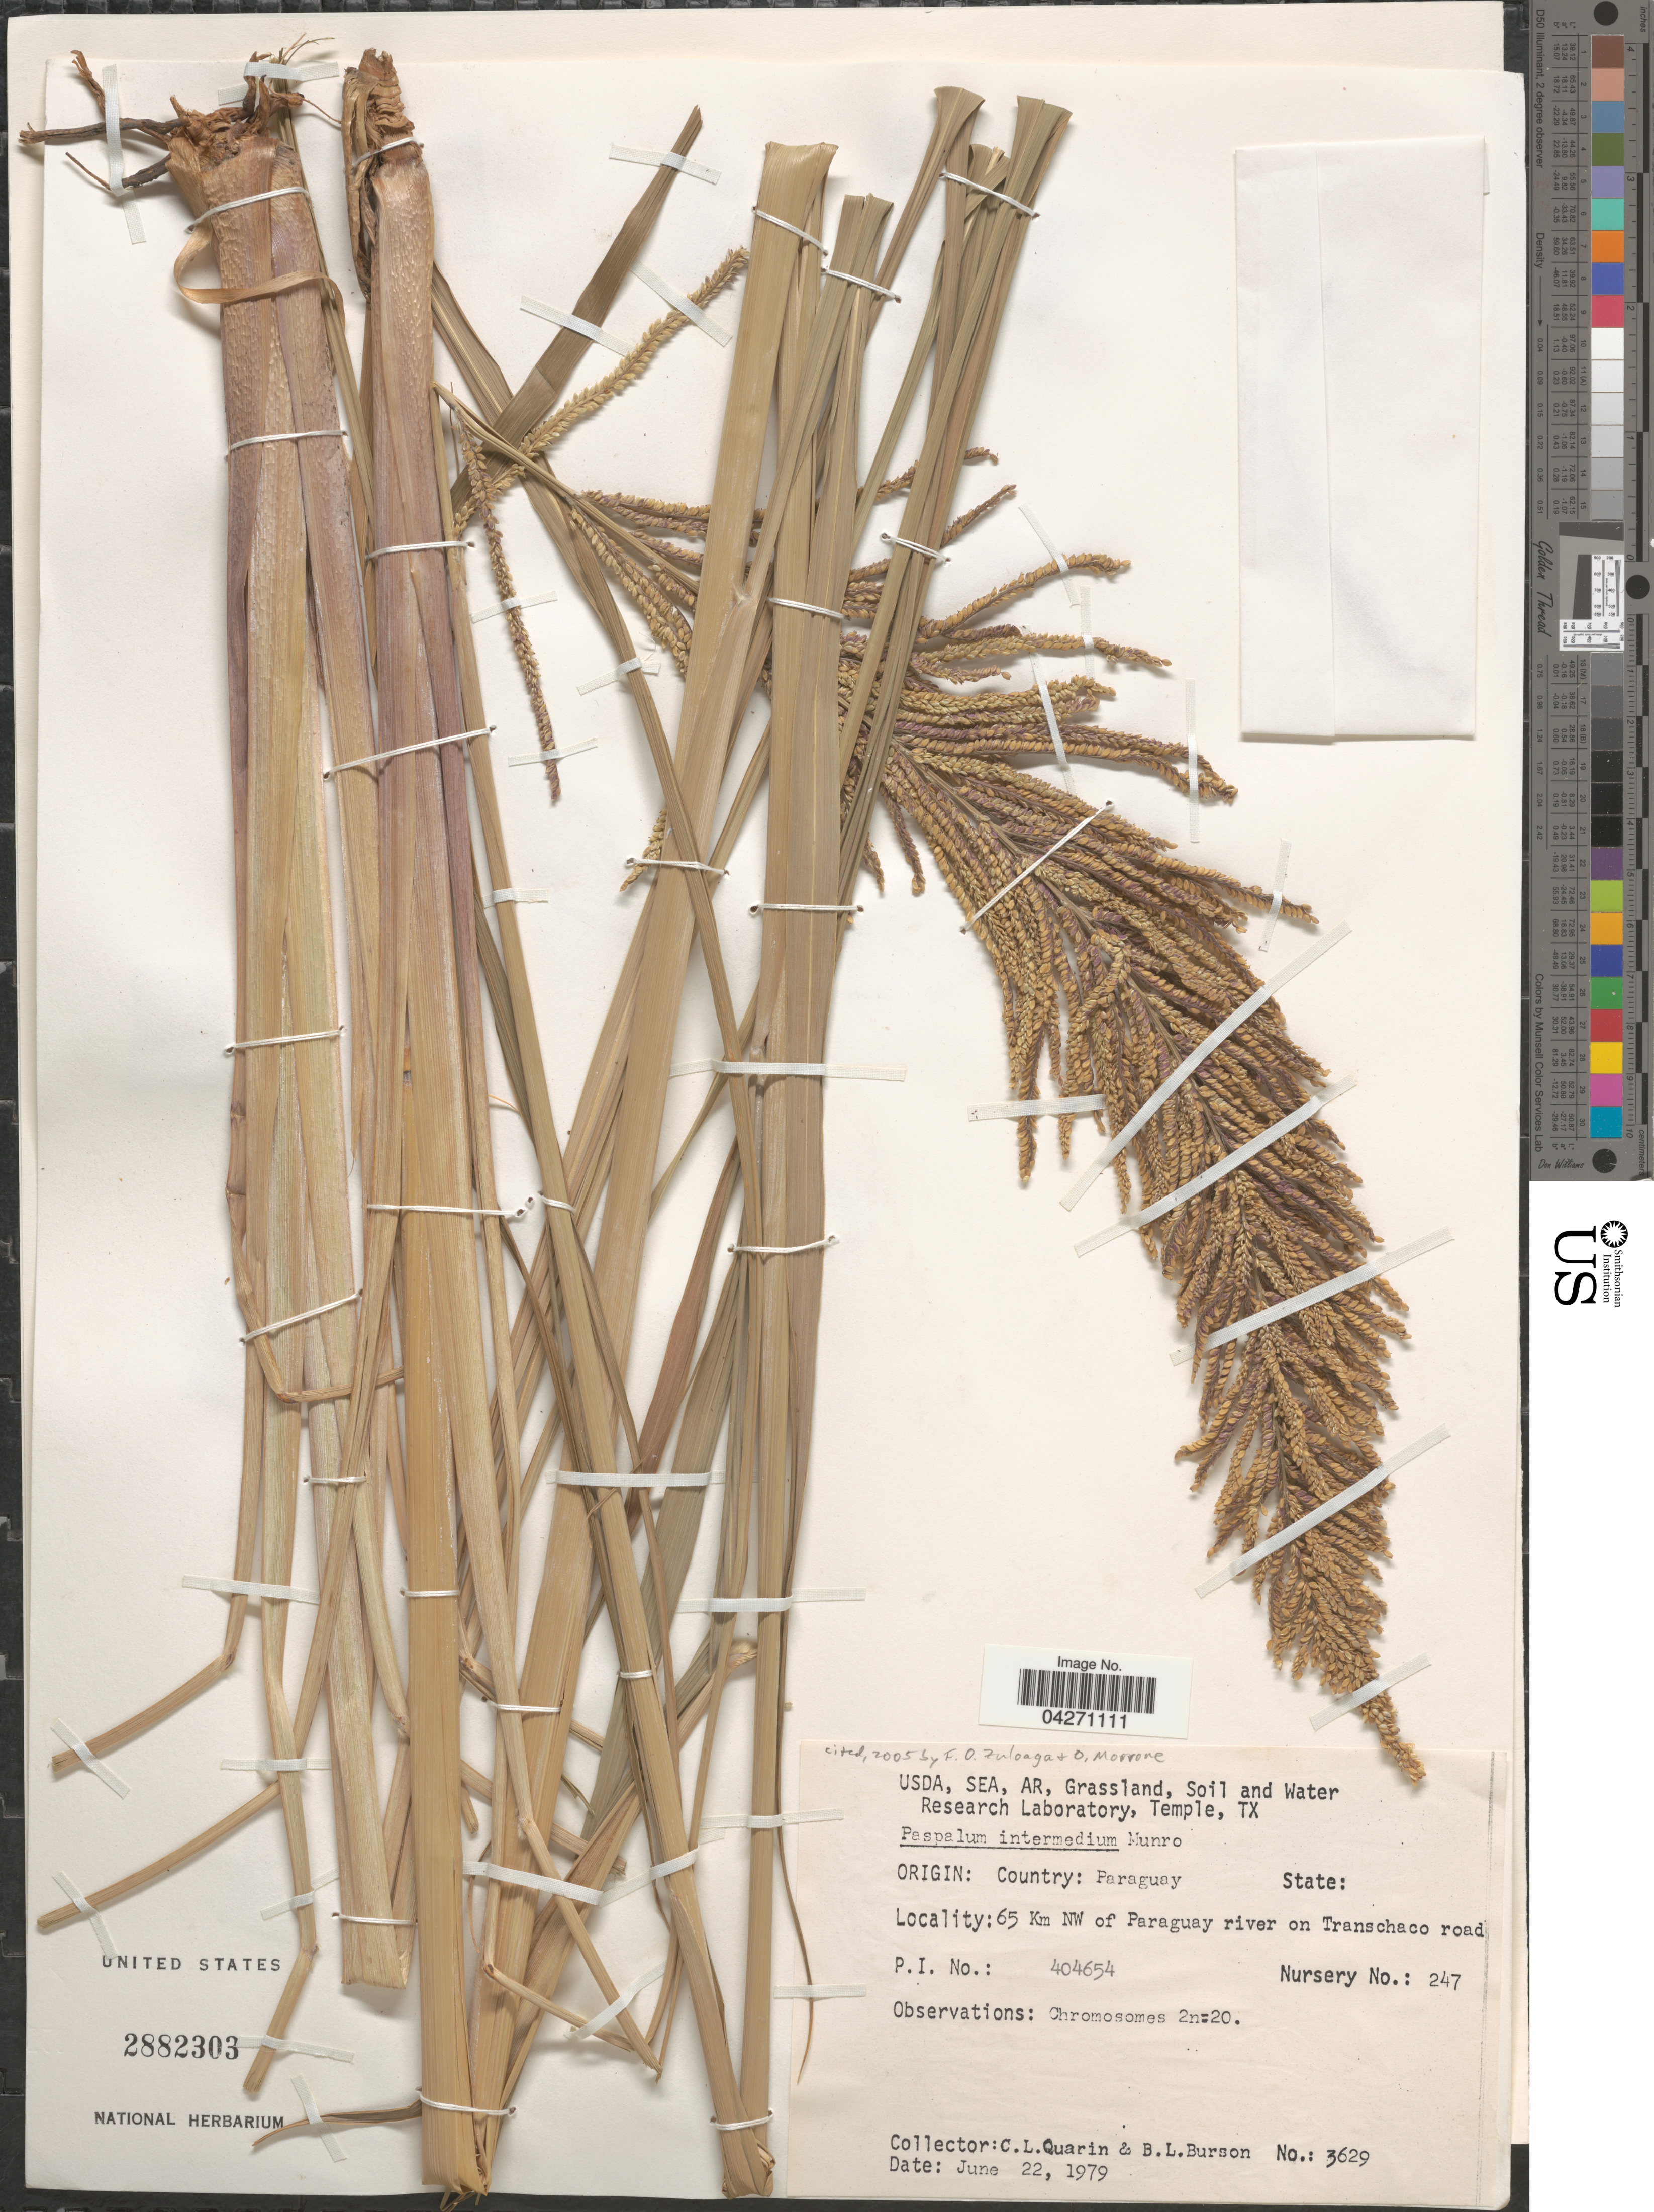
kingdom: Plantae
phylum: Tracheophyta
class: Liliopsida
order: Poales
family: Poaceae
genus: Paspalum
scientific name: Paspalum intermedium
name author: Munro ex Morong & Britton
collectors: C. Quarin & B. Burson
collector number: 3629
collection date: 1979-06-22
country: Paraguay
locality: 65 Km NW of Paraguay river on Transchaco road.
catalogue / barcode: US 2882303